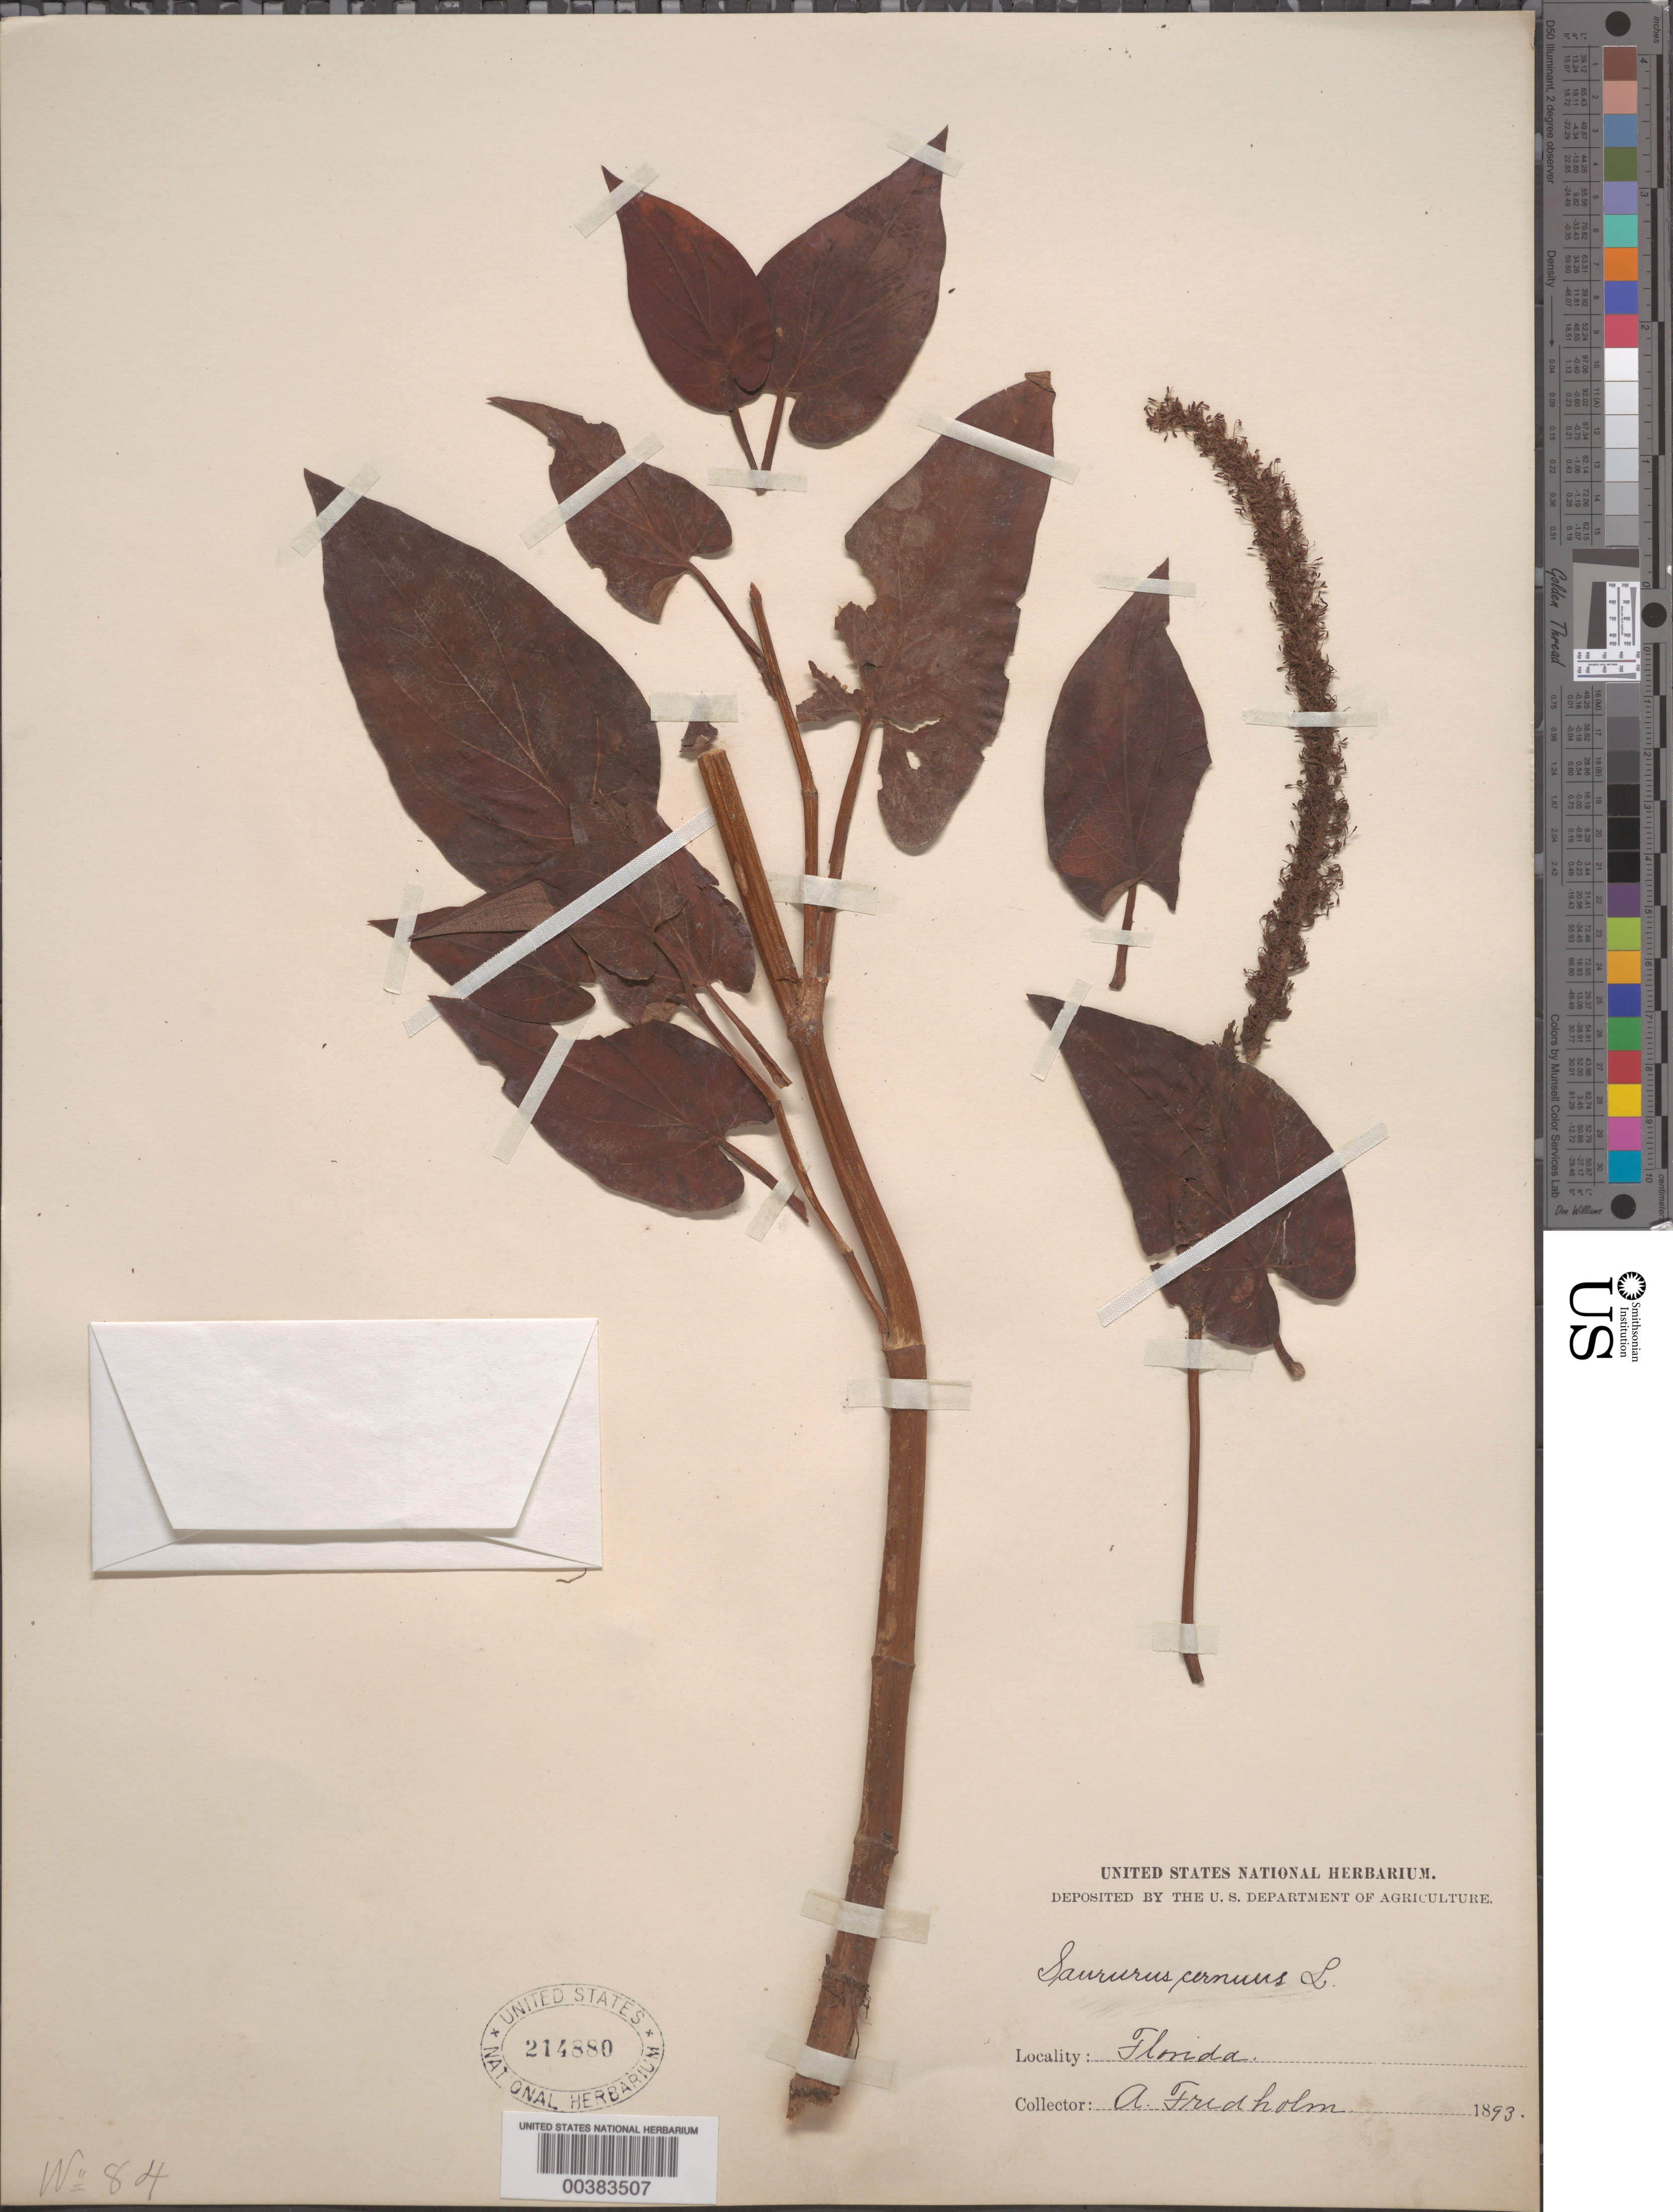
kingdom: Plantae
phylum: Tracheophyta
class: Magnoliopsida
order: Piperales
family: Saururaceae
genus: Saururus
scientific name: Saururus cernuus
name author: L.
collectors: A. J. Fredholm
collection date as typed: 1893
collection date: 1893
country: United States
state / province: Florida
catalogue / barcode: US 214880